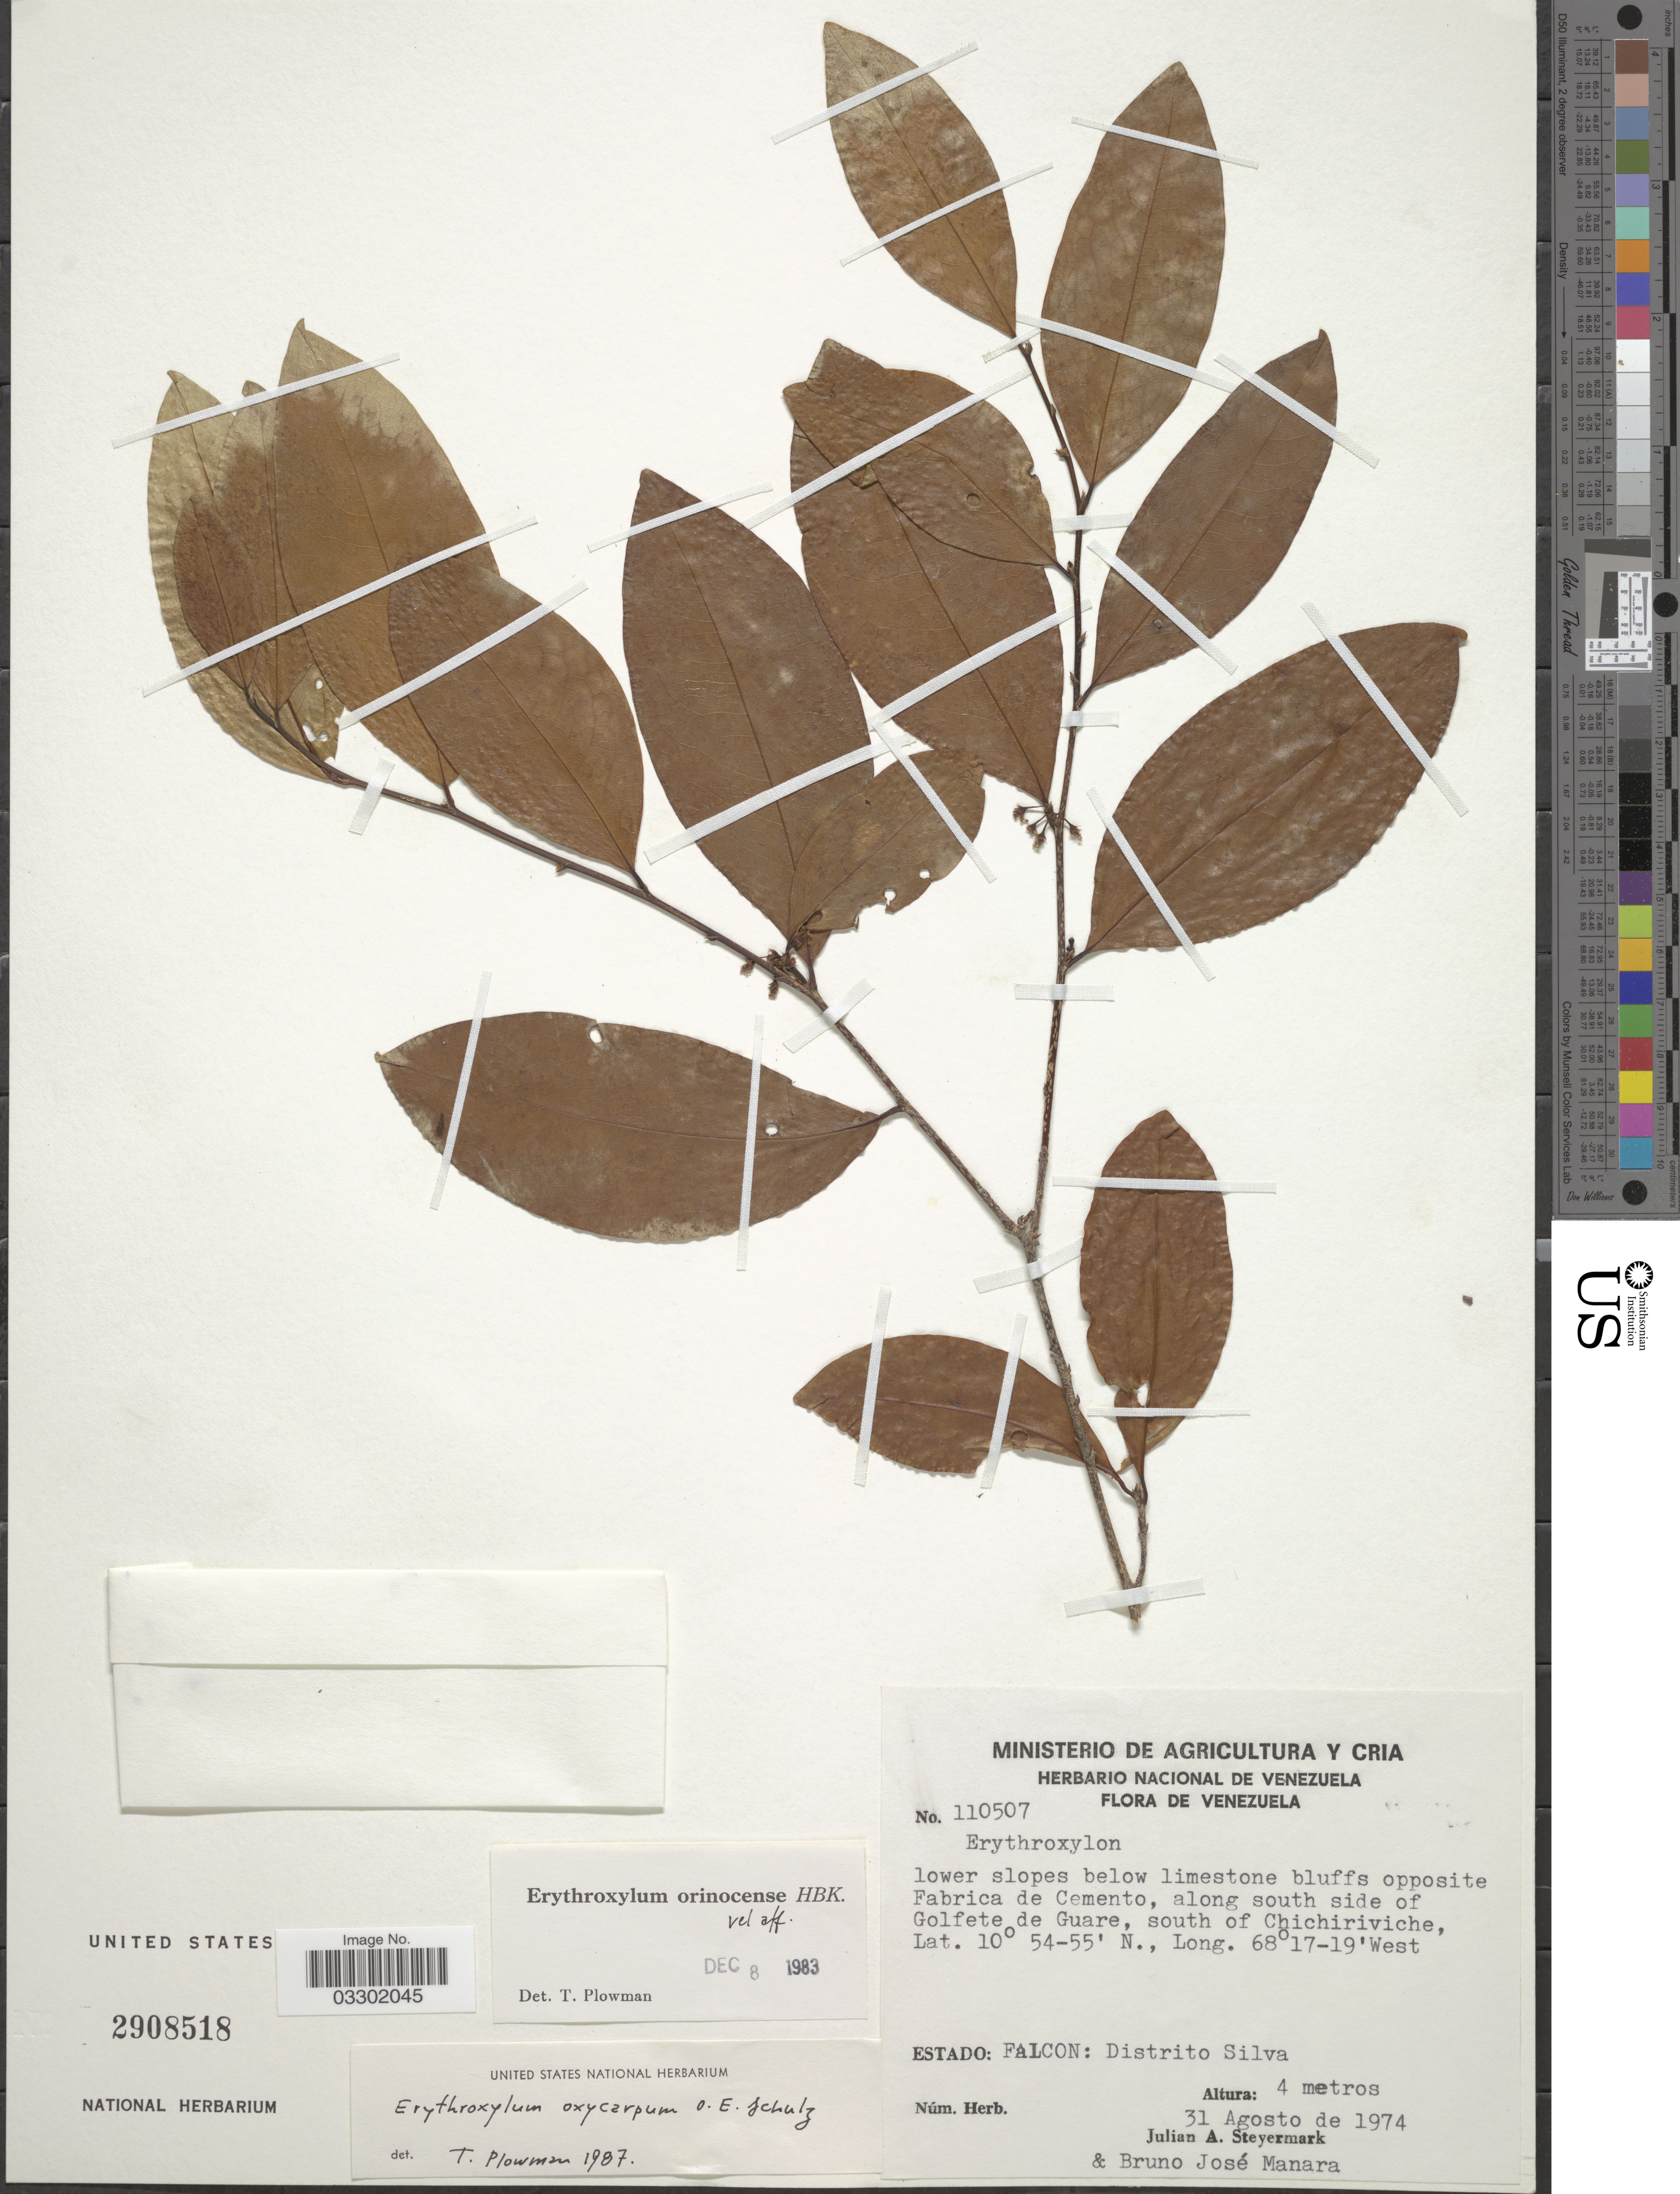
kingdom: Plantae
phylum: Tracheophyta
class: Magnoliopsida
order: Malpighiales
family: Erythroxylaceae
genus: Erythroxylum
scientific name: Erythroxylum oxycarpum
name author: O.E. Schulz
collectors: J. Steyermark & B. Manara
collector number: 110507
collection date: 1974-08-31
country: Venezuela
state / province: Falcón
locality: Opposite Fabrica de Cemento, along south side of Golfete de Guare, south of Chichiriviche. Distrito Silva.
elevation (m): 4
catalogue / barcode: US 2908518